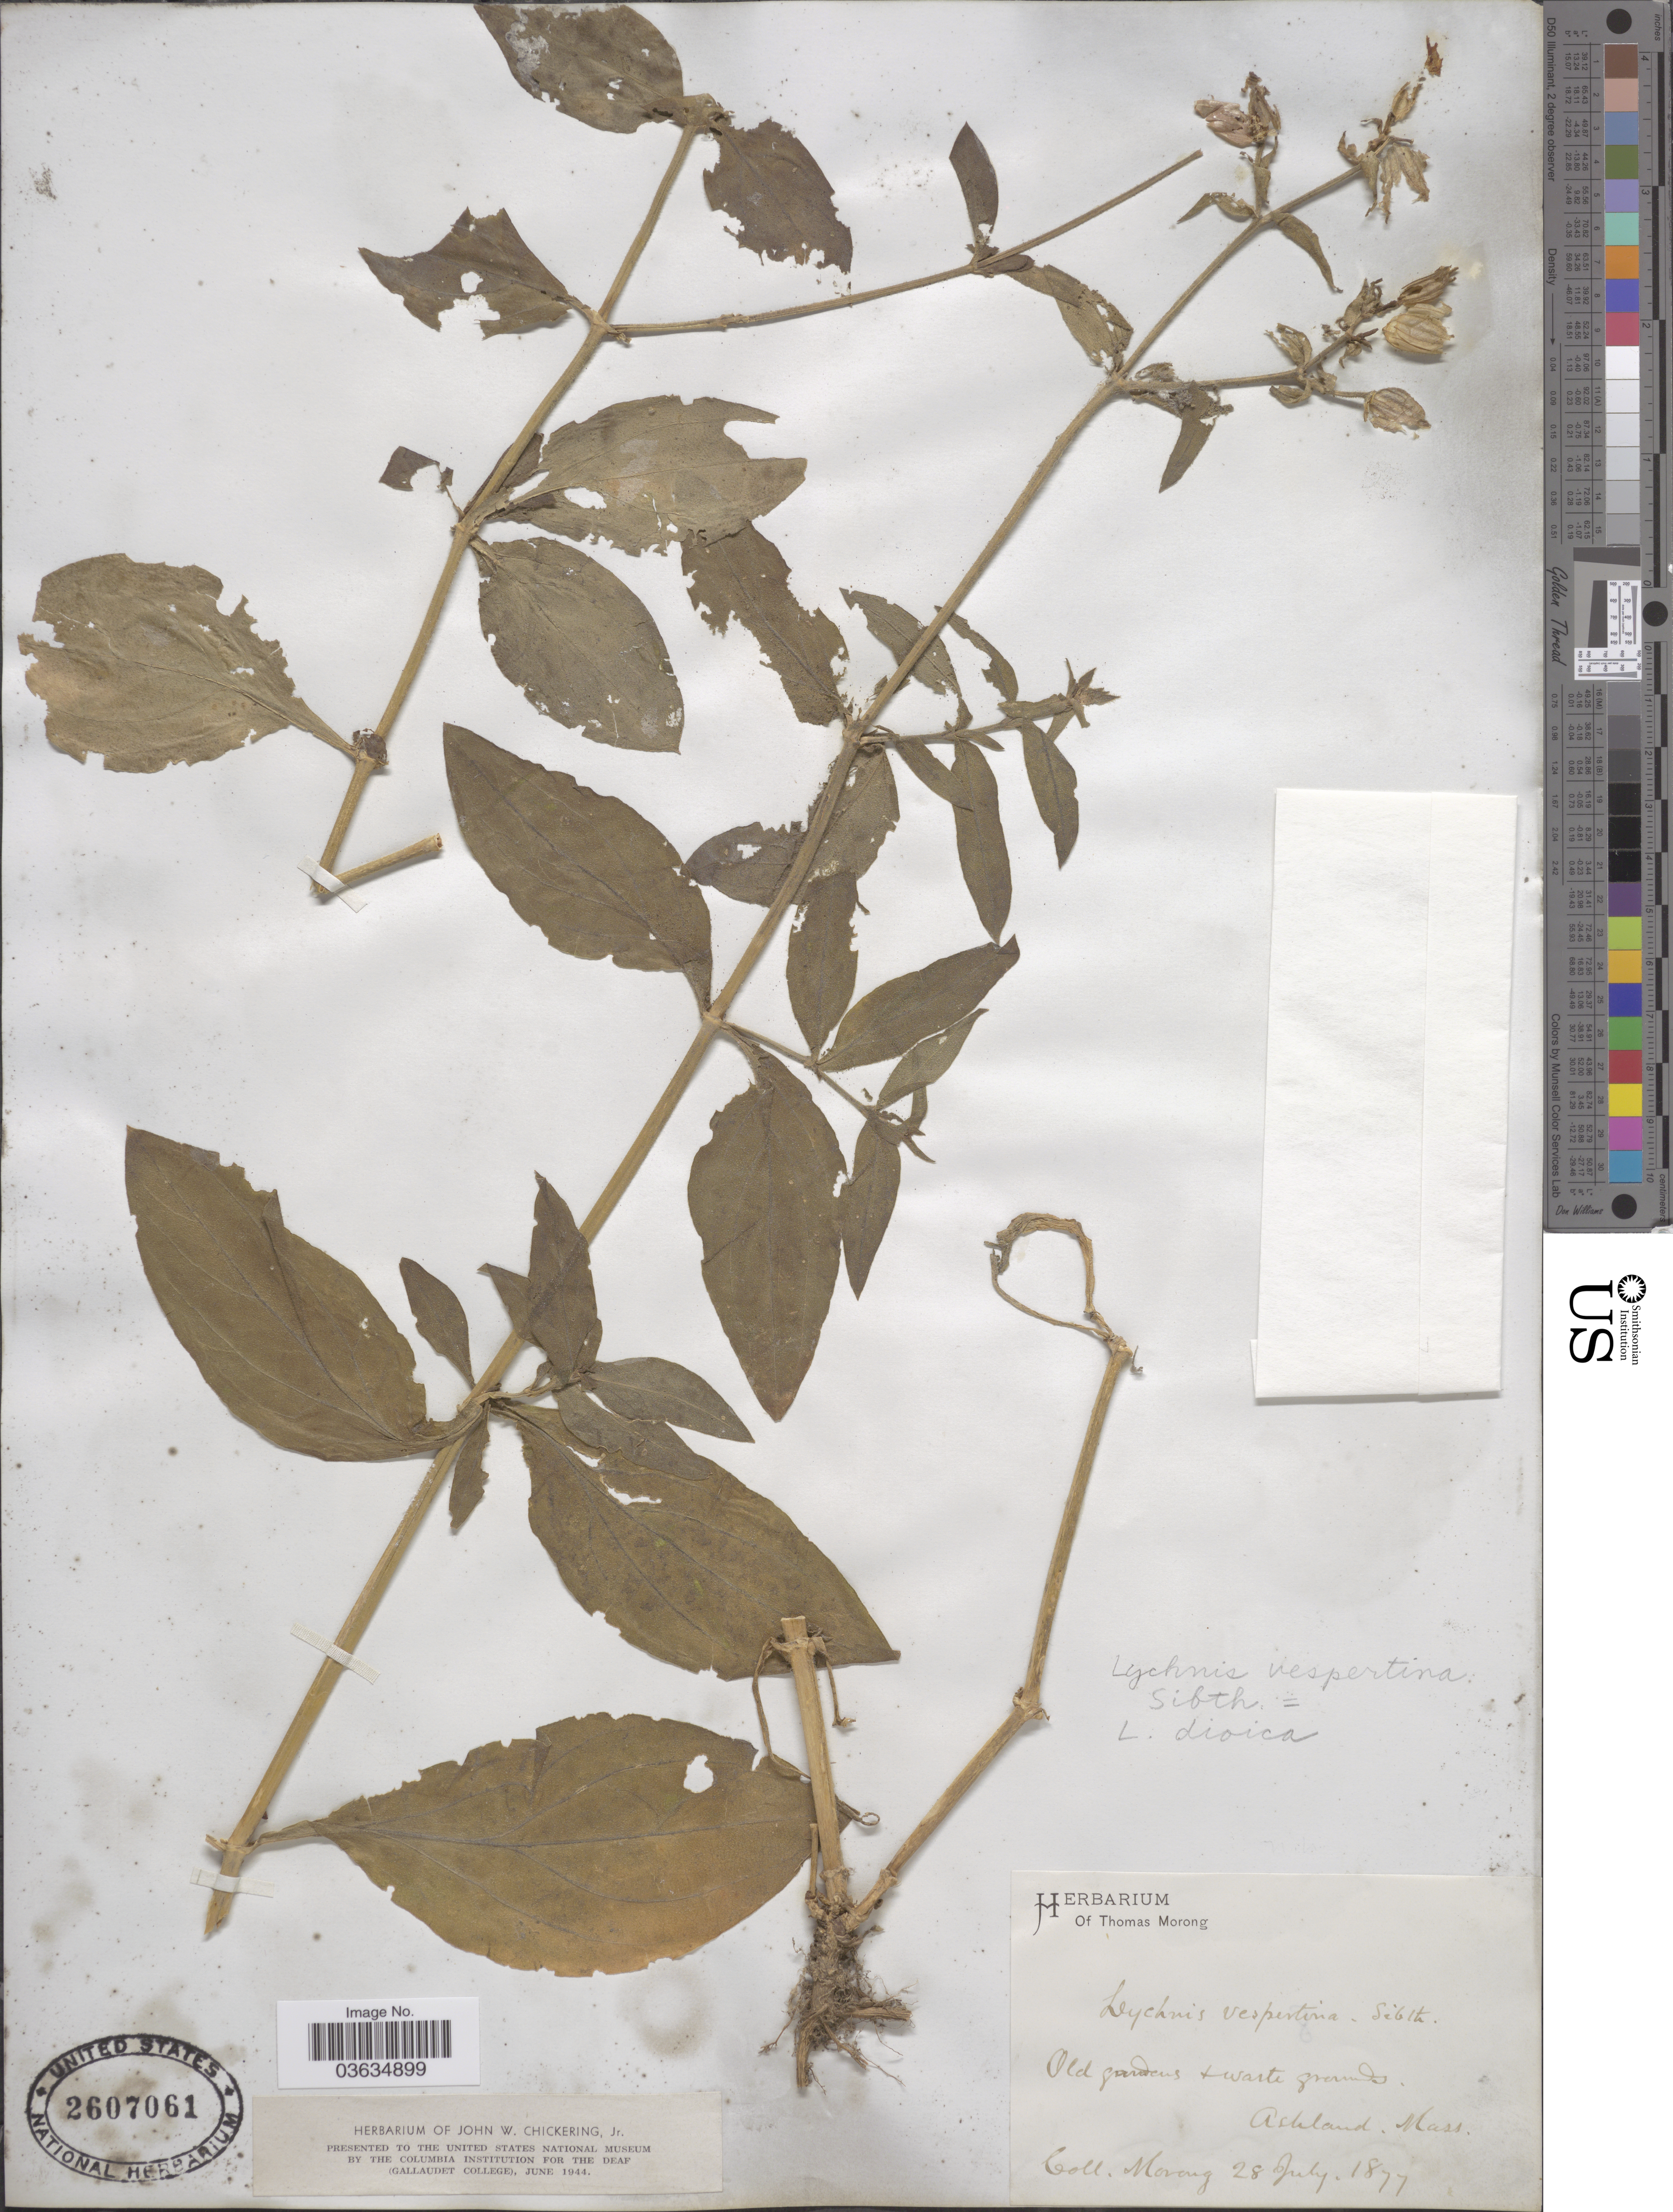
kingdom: Plantae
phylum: Tracheophyta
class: Magnoliopsida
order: Caryophyllales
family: Caryophyllaceae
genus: Silene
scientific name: Silene dioica subsp. dioica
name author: (L.) Clairv.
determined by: Strong, Mark T., (BOT), Smithsonian Institution - National Museum of Natural History (UNITED STATES)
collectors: ex herb. T. Morong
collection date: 1877-07-28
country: United States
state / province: Massachusetts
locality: Ashland.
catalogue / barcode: US 2607061